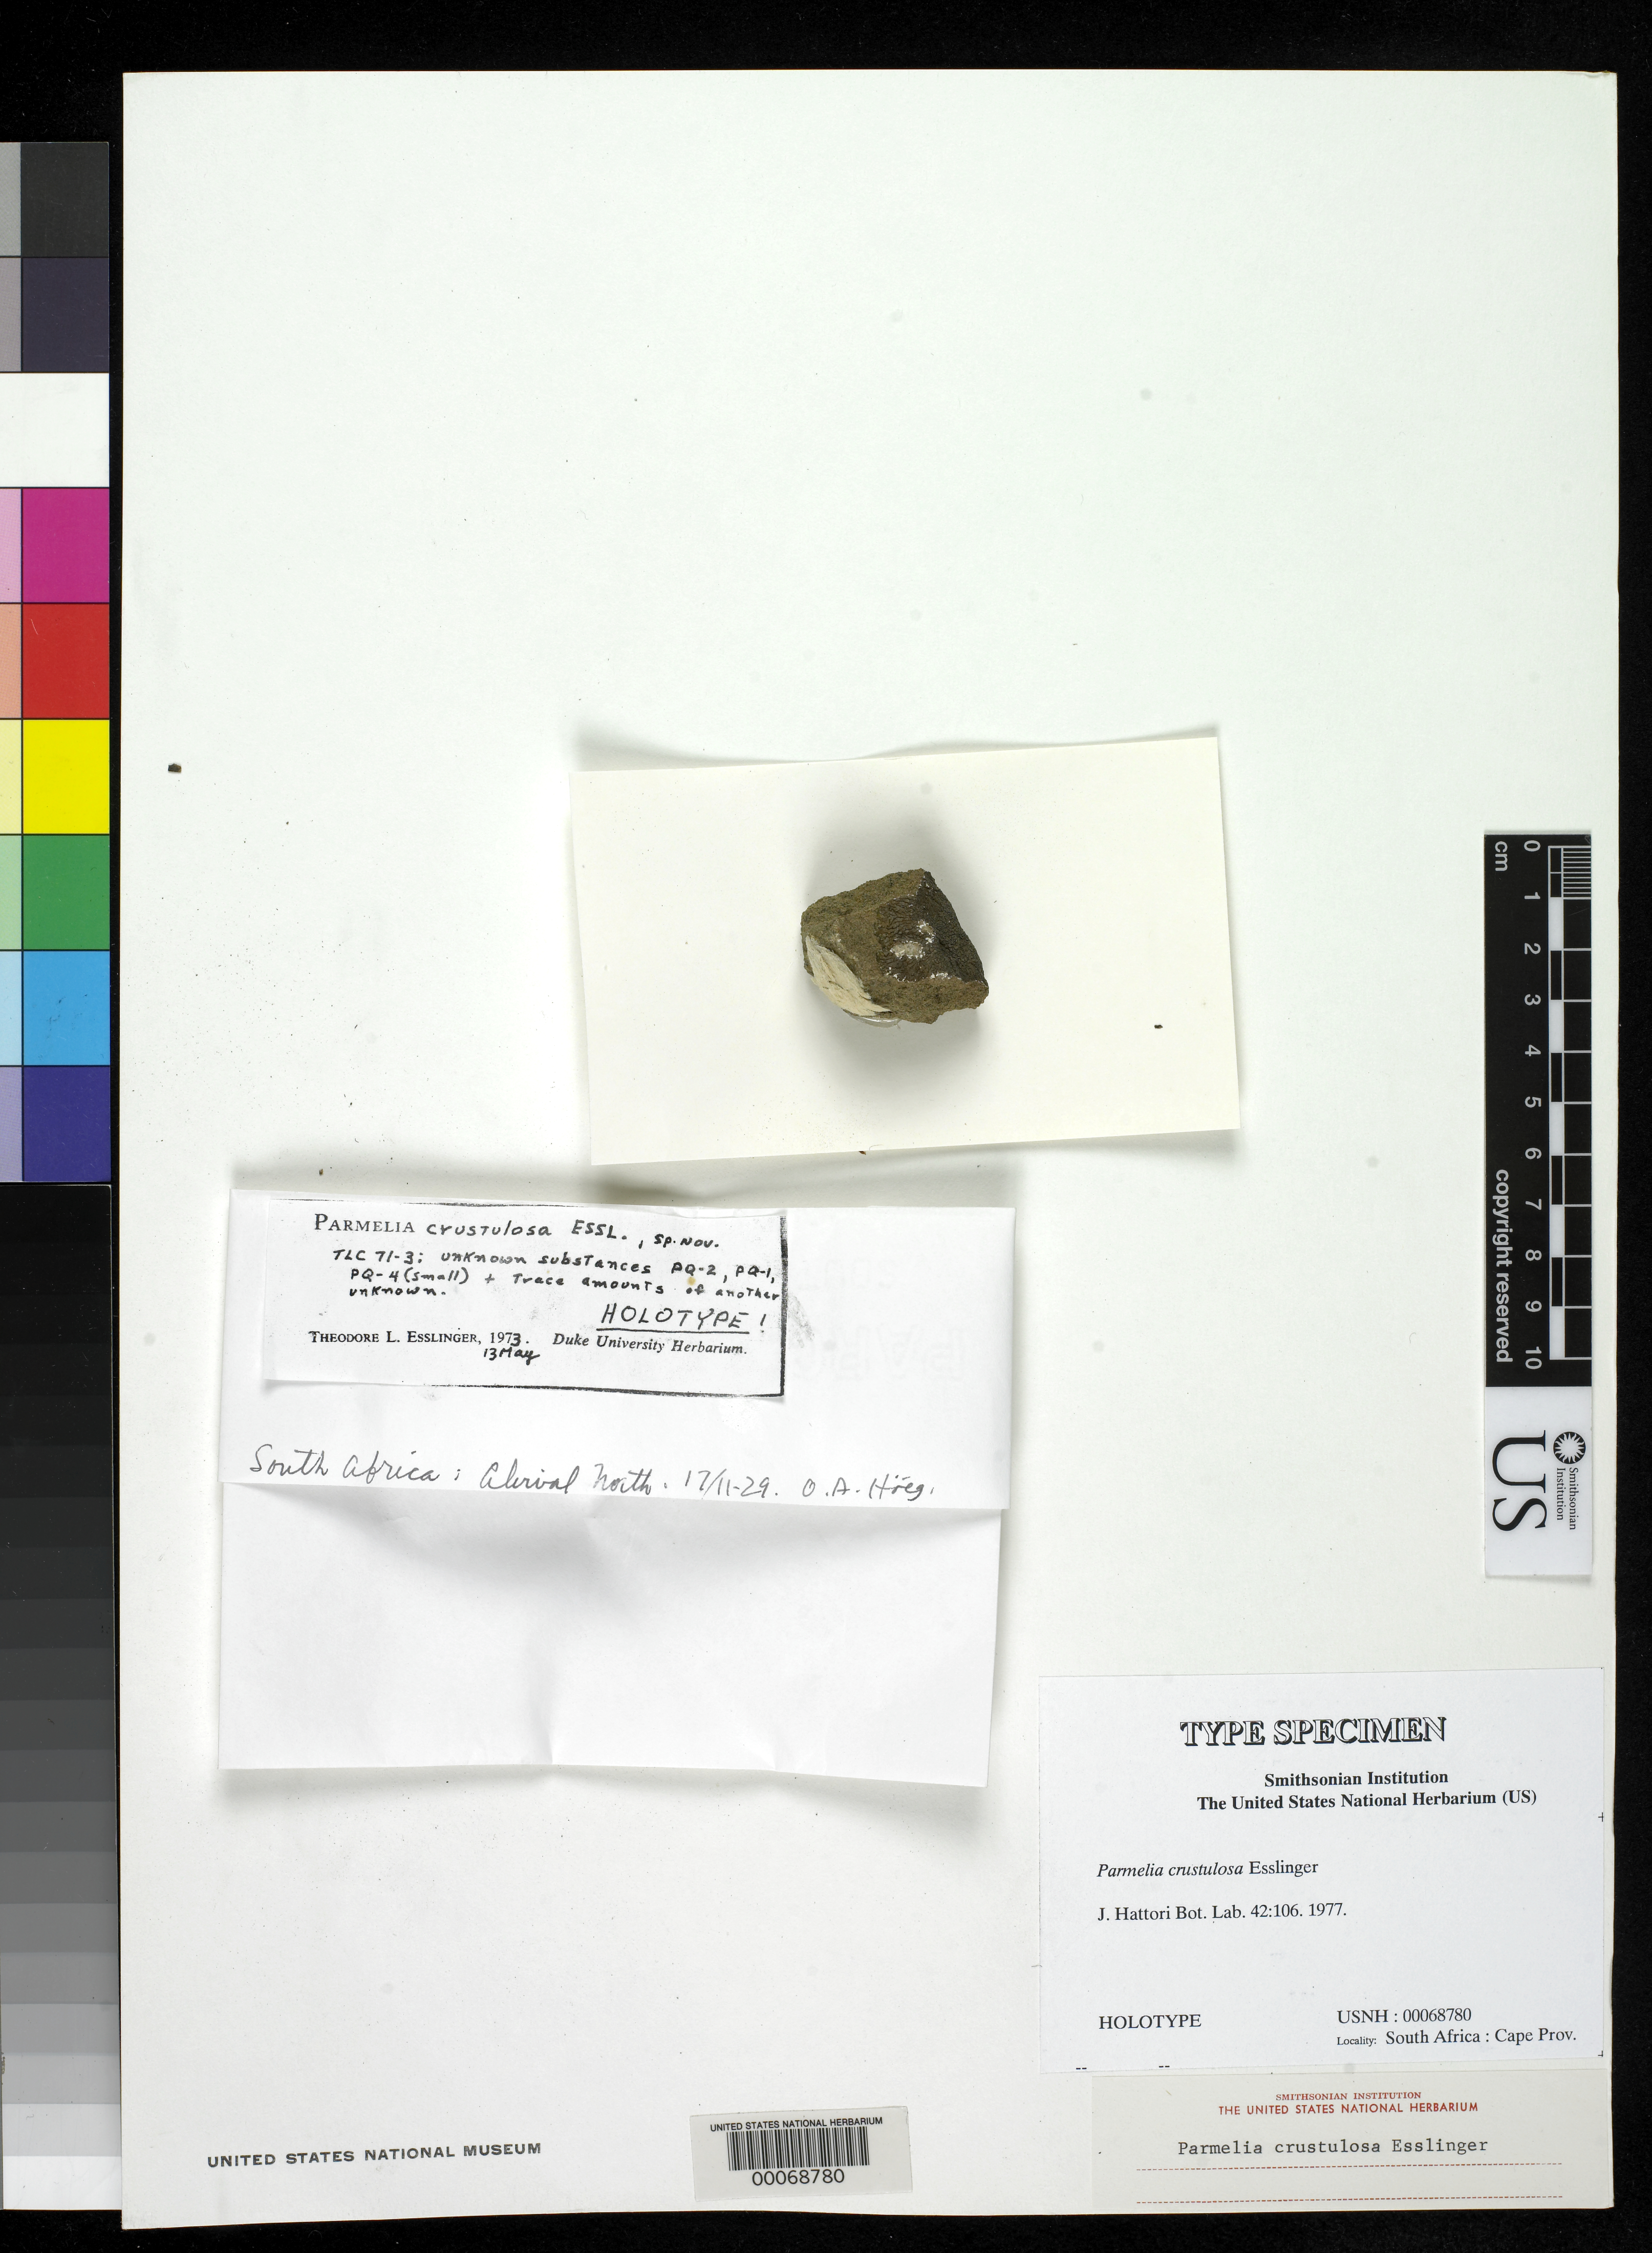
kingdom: Fungi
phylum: Ascomycota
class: Lecanoromycetes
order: Lecanorales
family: Parmeliaceae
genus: Parmelia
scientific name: Parmelia crustulosa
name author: Essl.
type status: Holotype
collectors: O. Hoeg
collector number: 1929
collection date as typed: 13 May 1973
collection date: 1973-05-13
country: South Africa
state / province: Eastern Cape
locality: On ridge over Aliwal North.